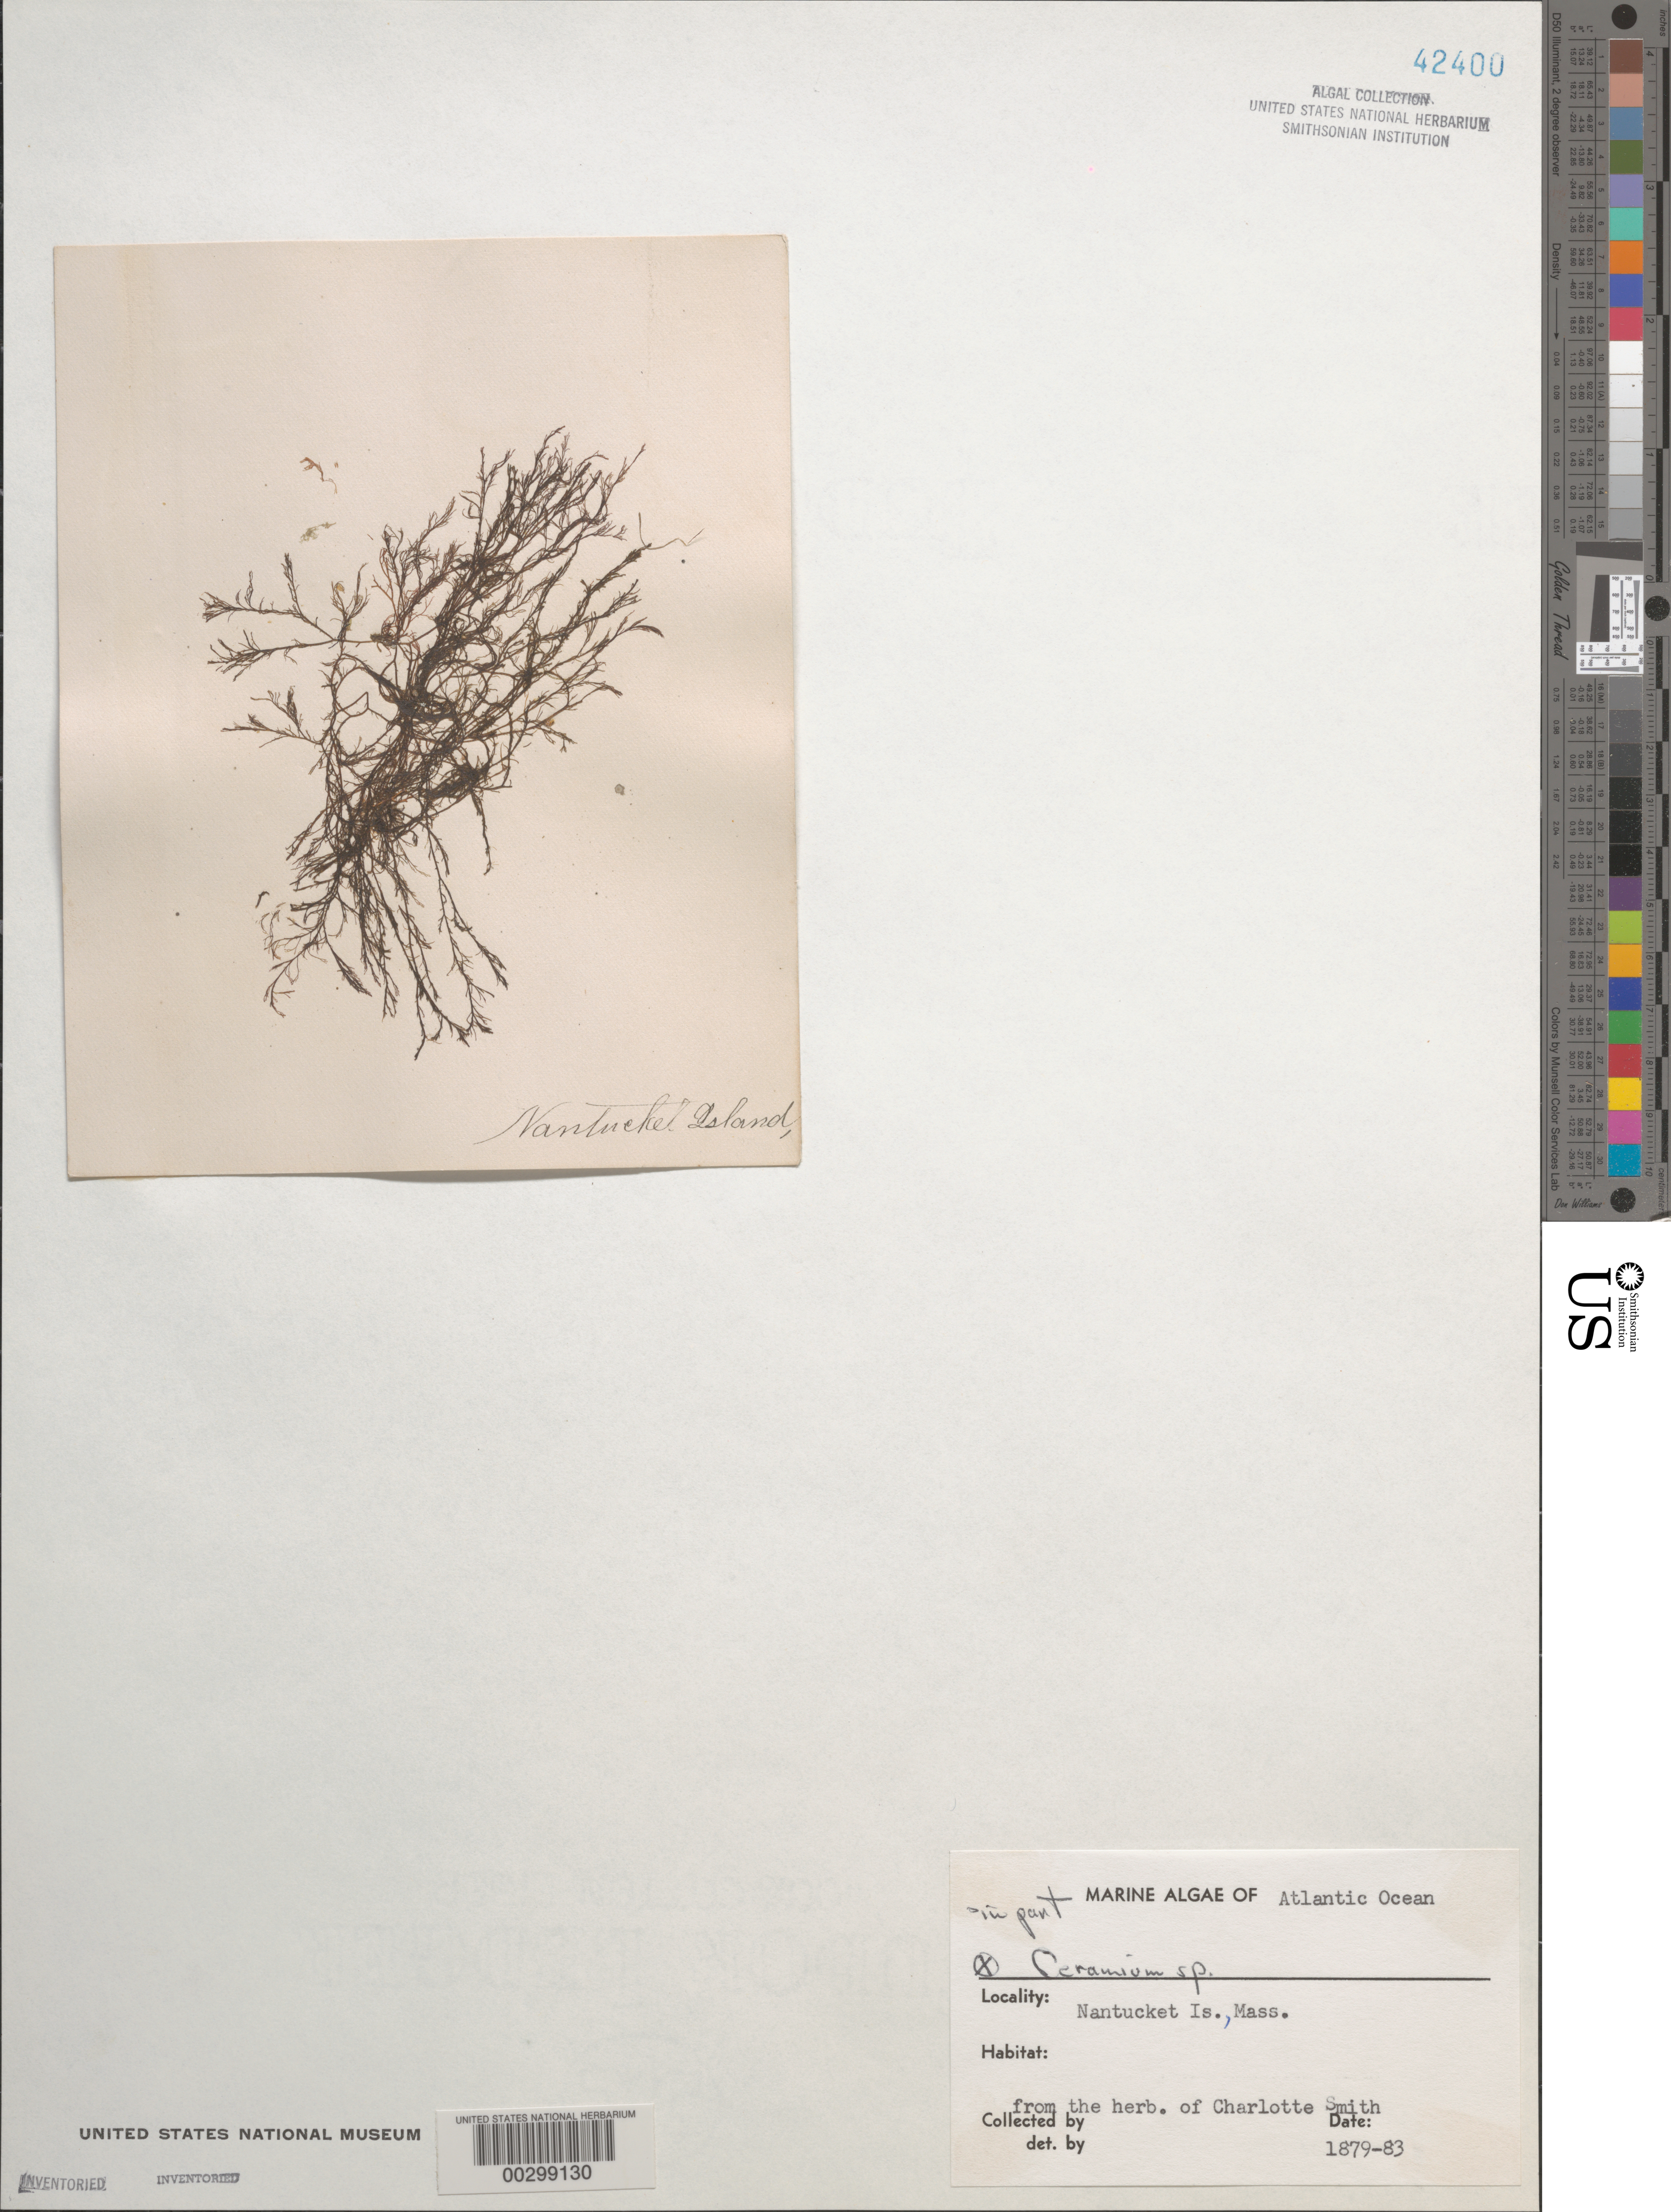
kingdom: Plantae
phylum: Rhodophyta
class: Florideophyceae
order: Ceramiales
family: Ceramiaceae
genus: Ceramium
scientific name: Ceramium sp.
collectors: Charlotte Smith (herbarium)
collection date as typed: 1879 TO -- --- 1883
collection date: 1879/1883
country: United States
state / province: Massachusetts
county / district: Nantucket County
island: Nantucket Island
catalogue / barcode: US 42400